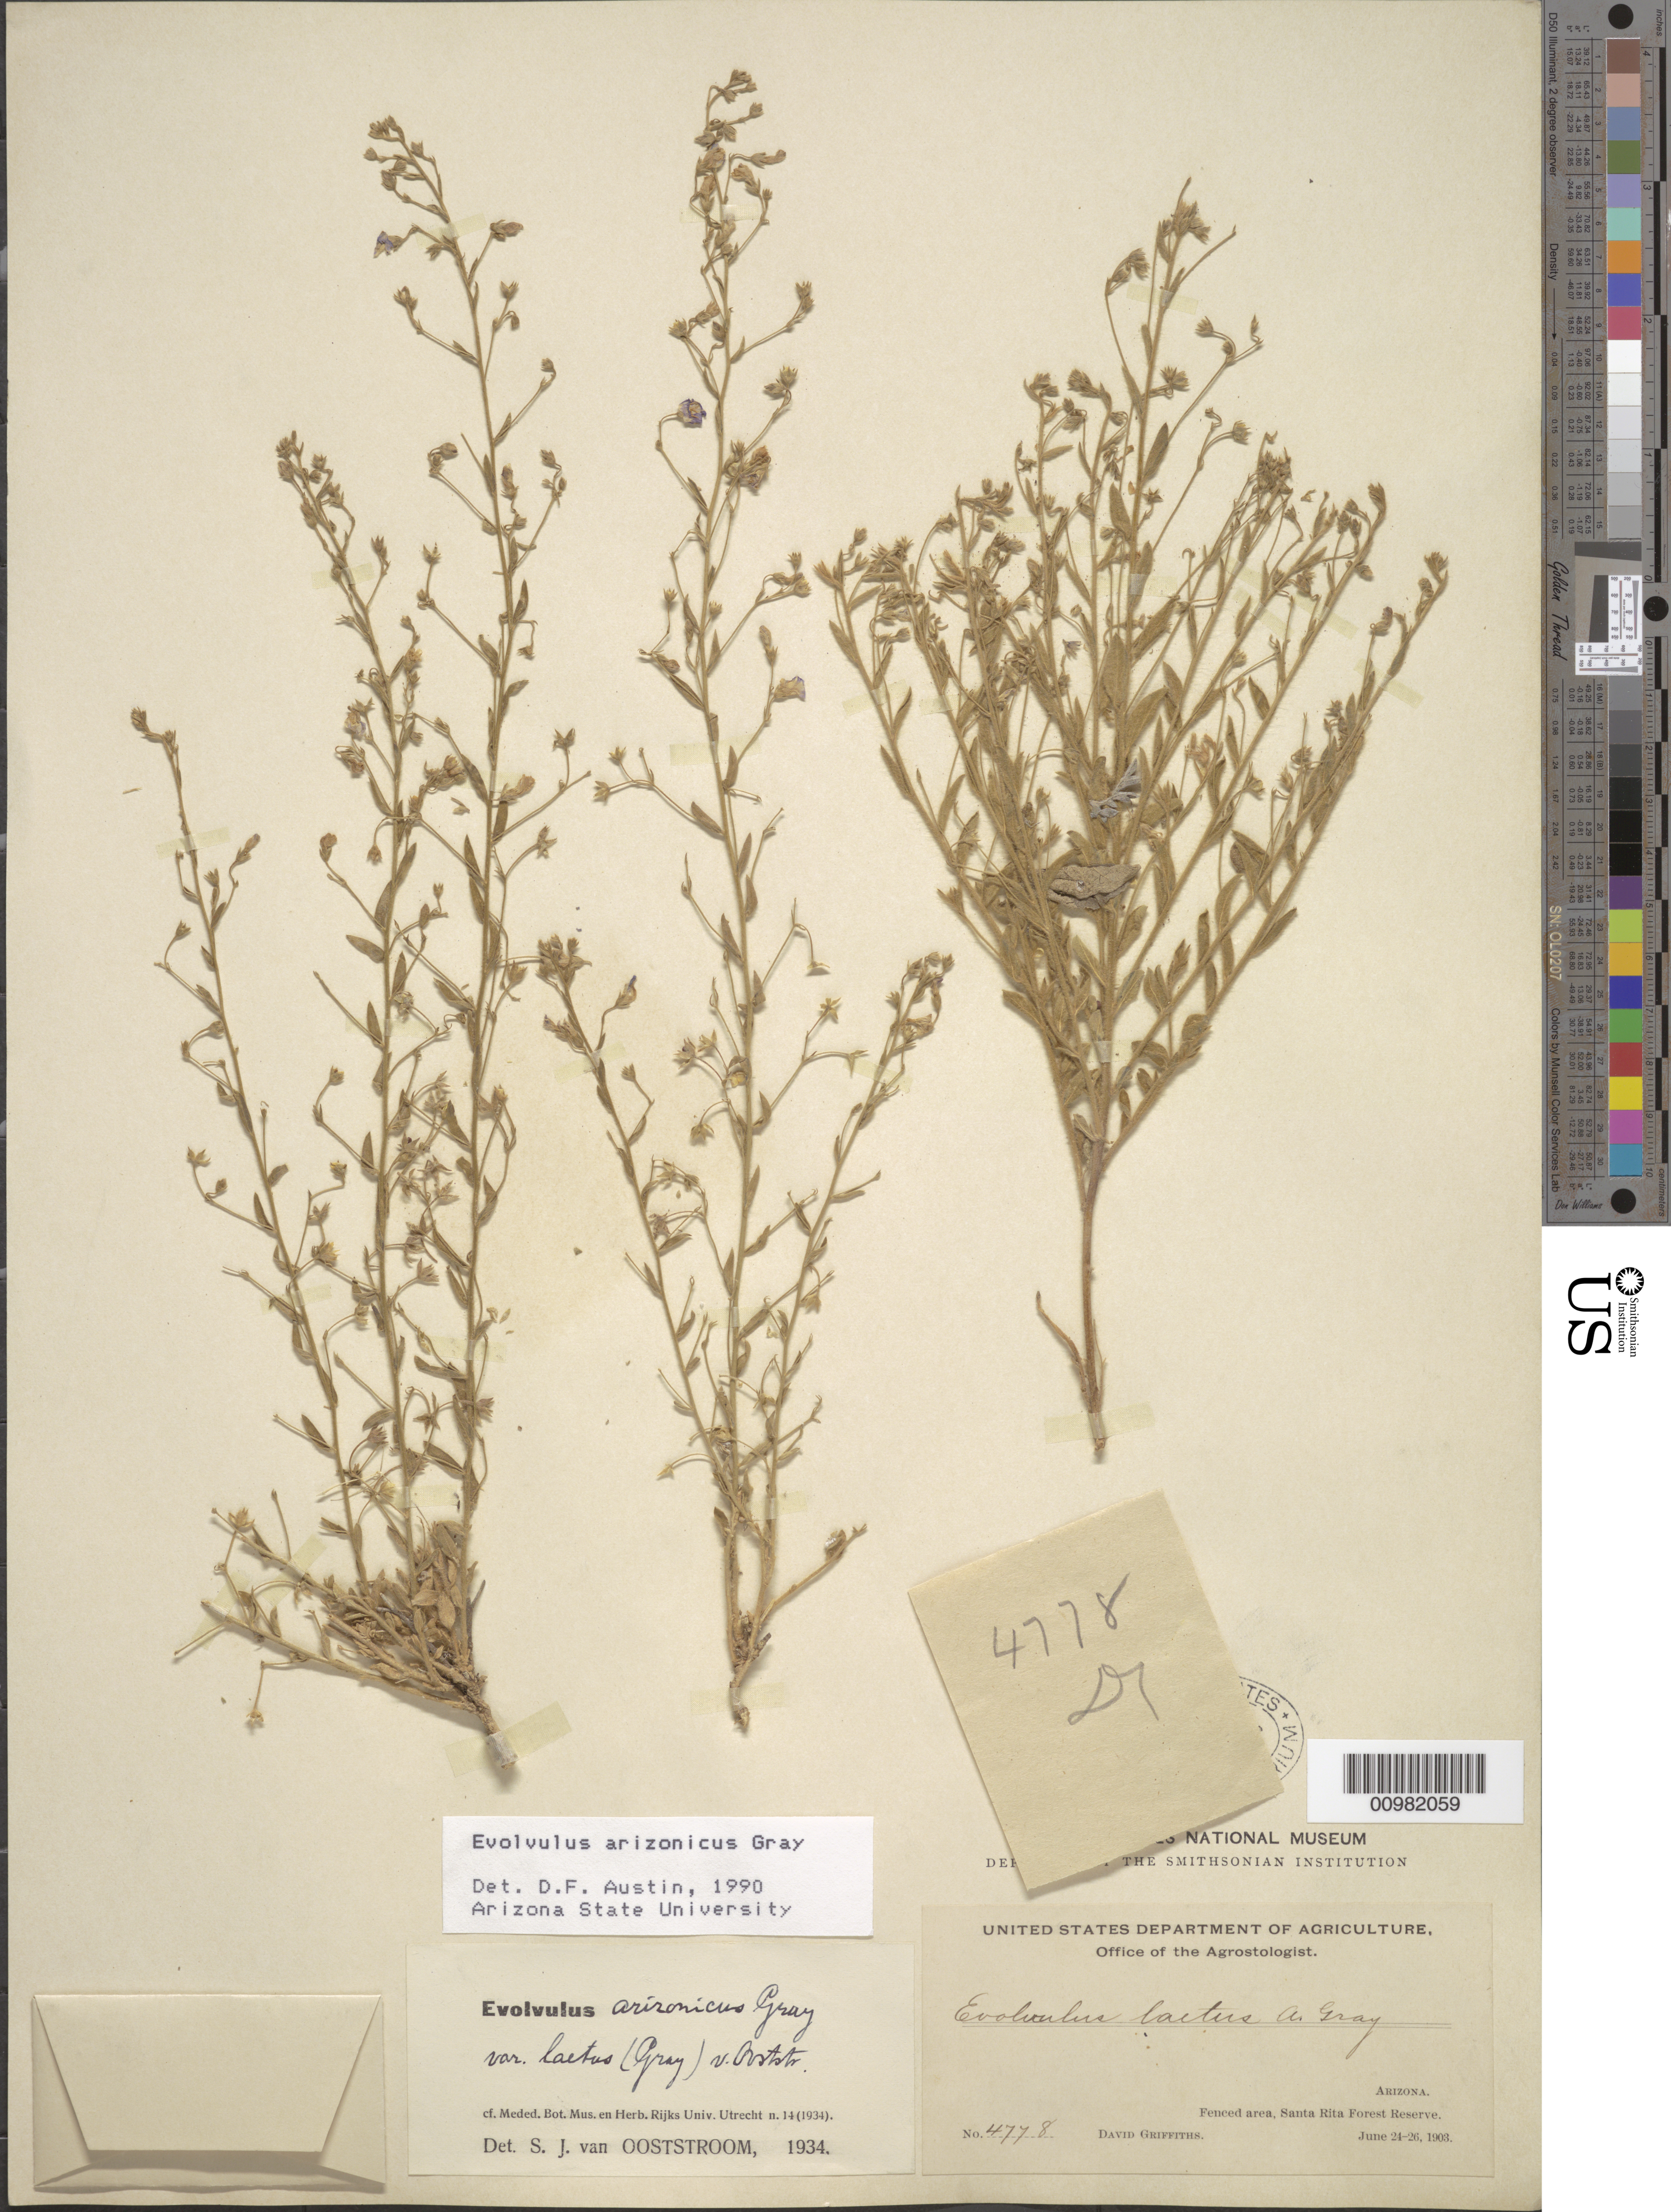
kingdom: Plantae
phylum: Tracheophyta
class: Magnoliopsida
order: Solanales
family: Convolvulaceae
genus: Evolvulus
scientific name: Evolvulus arizonicus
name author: A. Gray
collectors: D. Griffiths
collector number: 4778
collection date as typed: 24 Jun 1903 to 26 Jun 1903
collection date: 1903-06-24/1903-06-26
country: United States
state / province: Arizona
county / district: Pima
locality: Santa Rita Forest Reserve; Fenced area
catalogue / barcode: US 660196